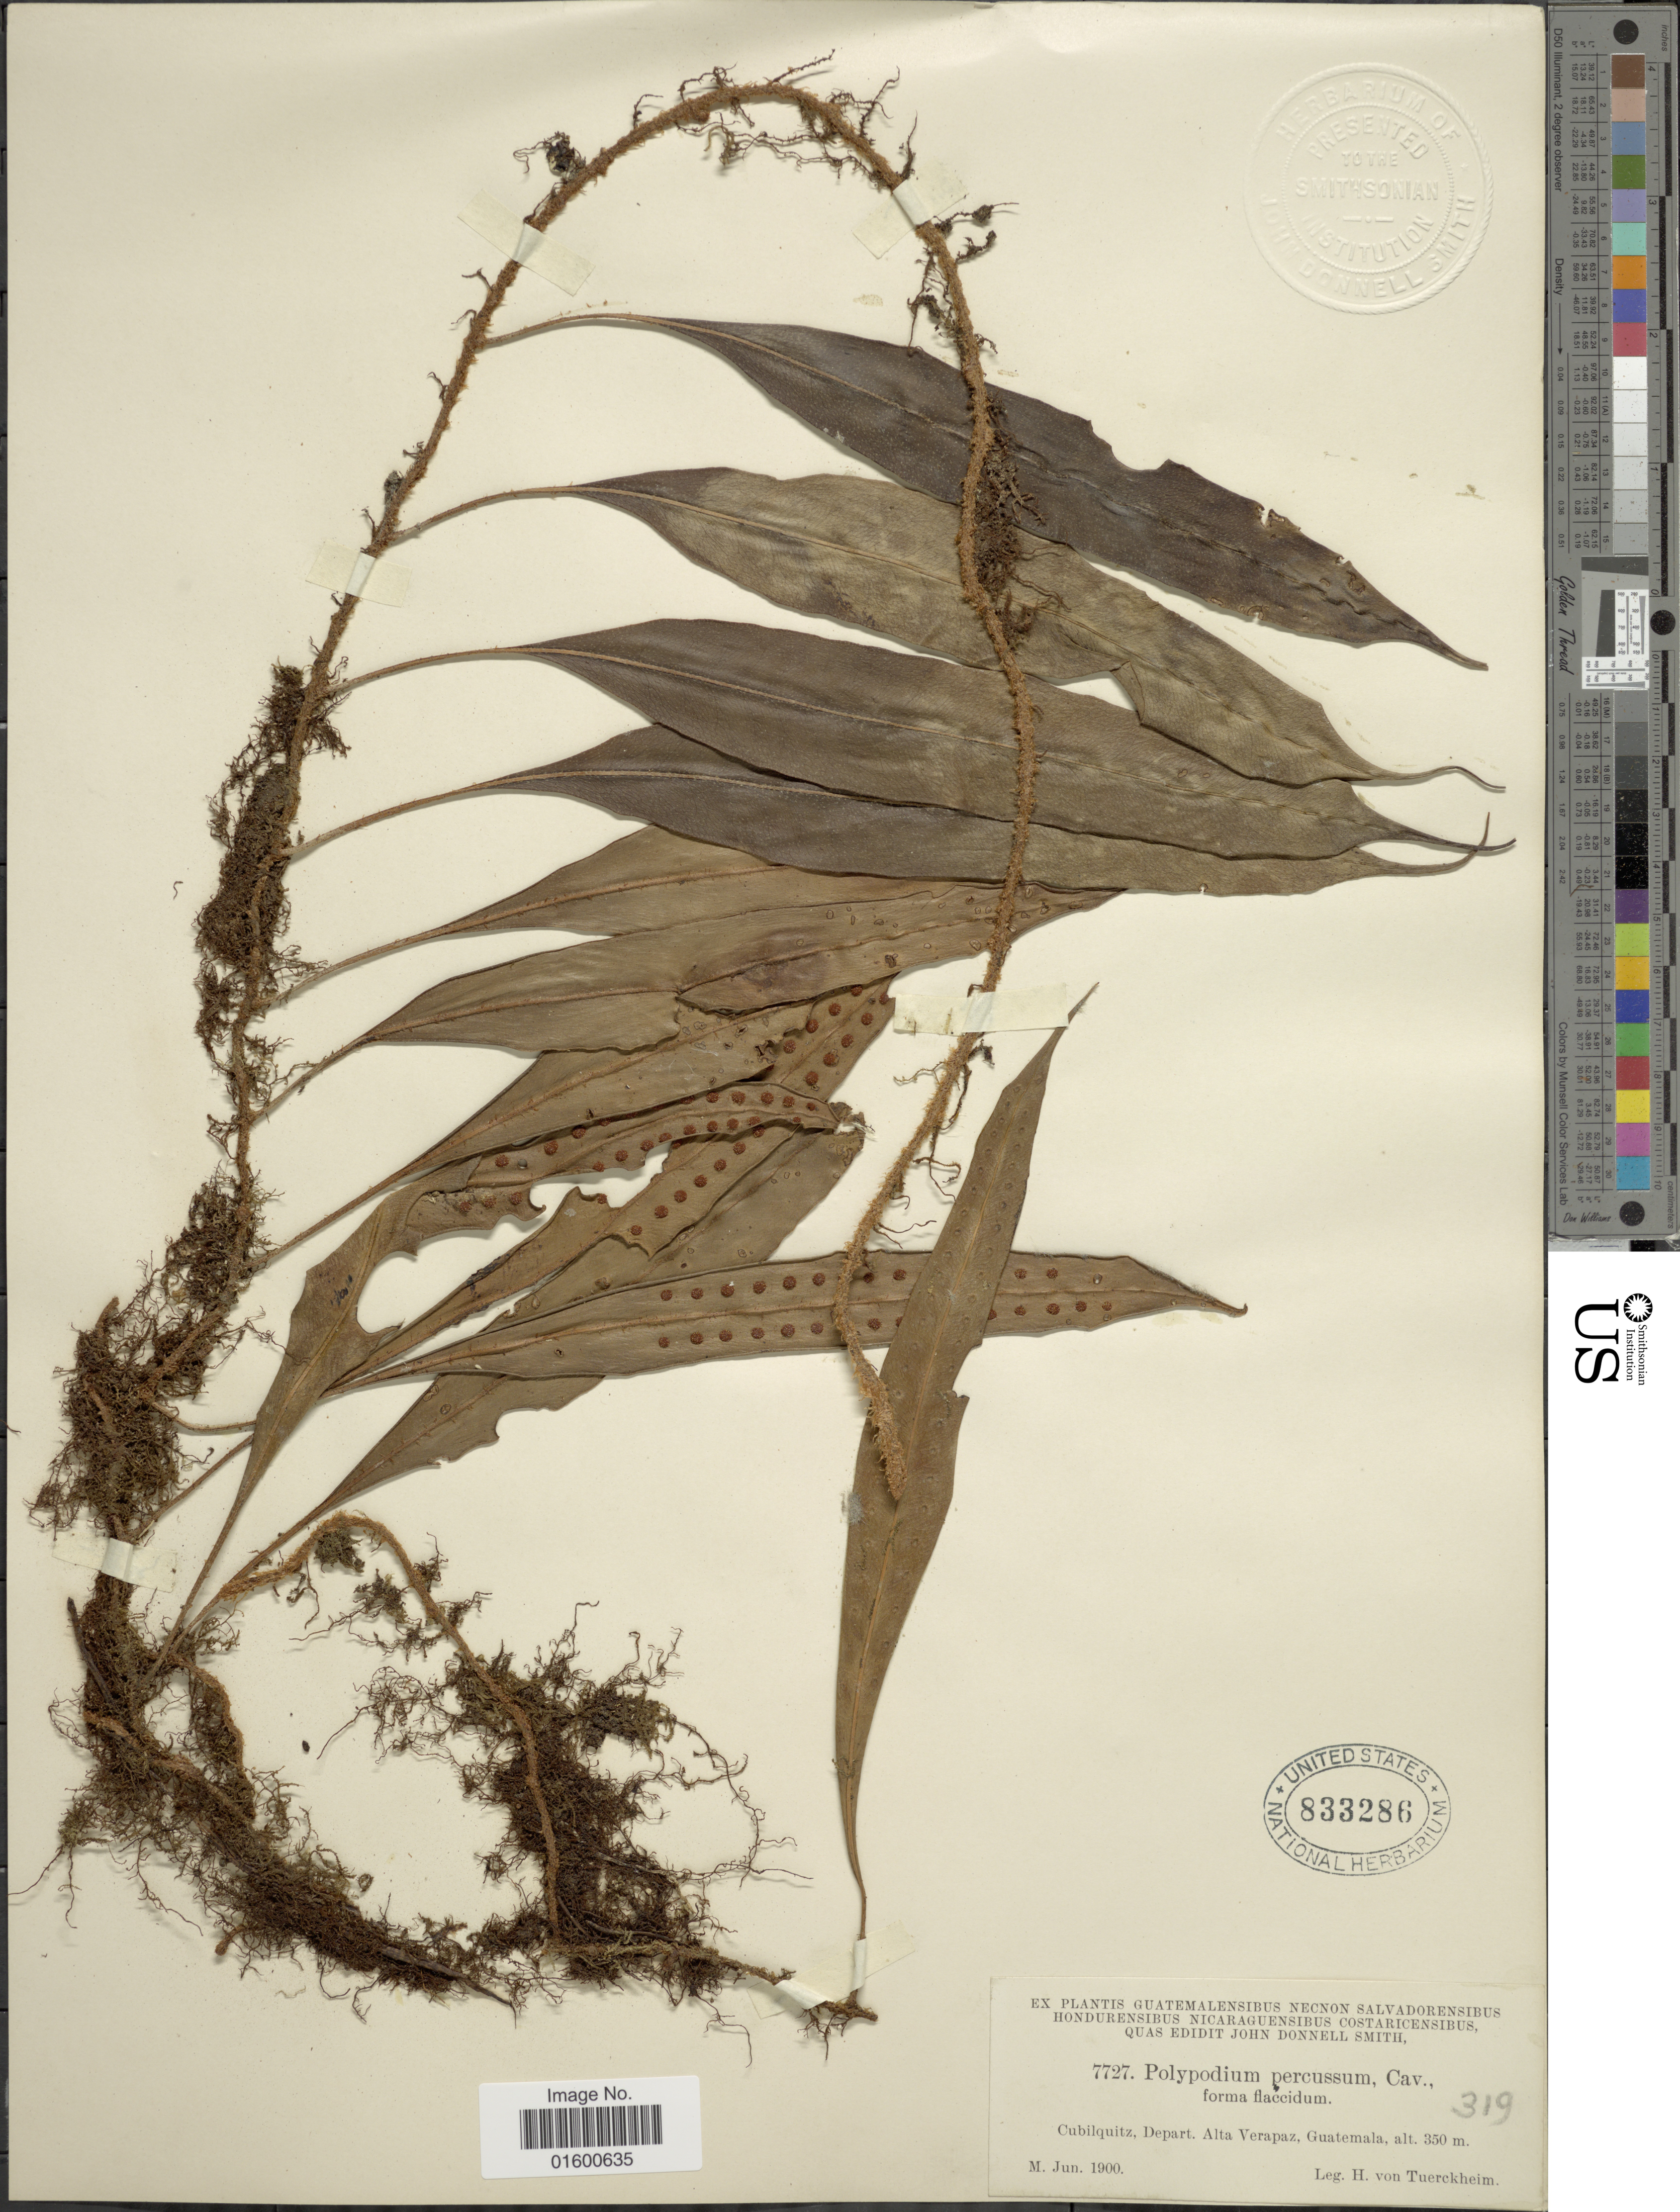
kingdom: Plantae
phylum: Tracheophyta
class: Polypodiopsida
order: Polypodiales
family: Polypodiaceae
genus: Microgramma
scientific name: Microgramma percussa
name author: (Cav.) de la Sota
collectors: H. von Türckheim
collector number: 7727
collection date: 1900-06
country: Guatemala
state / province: Alta Verapaz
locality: Cubilquitz, Depart. Alta Verapaz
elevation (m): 350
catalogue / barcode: US 833286